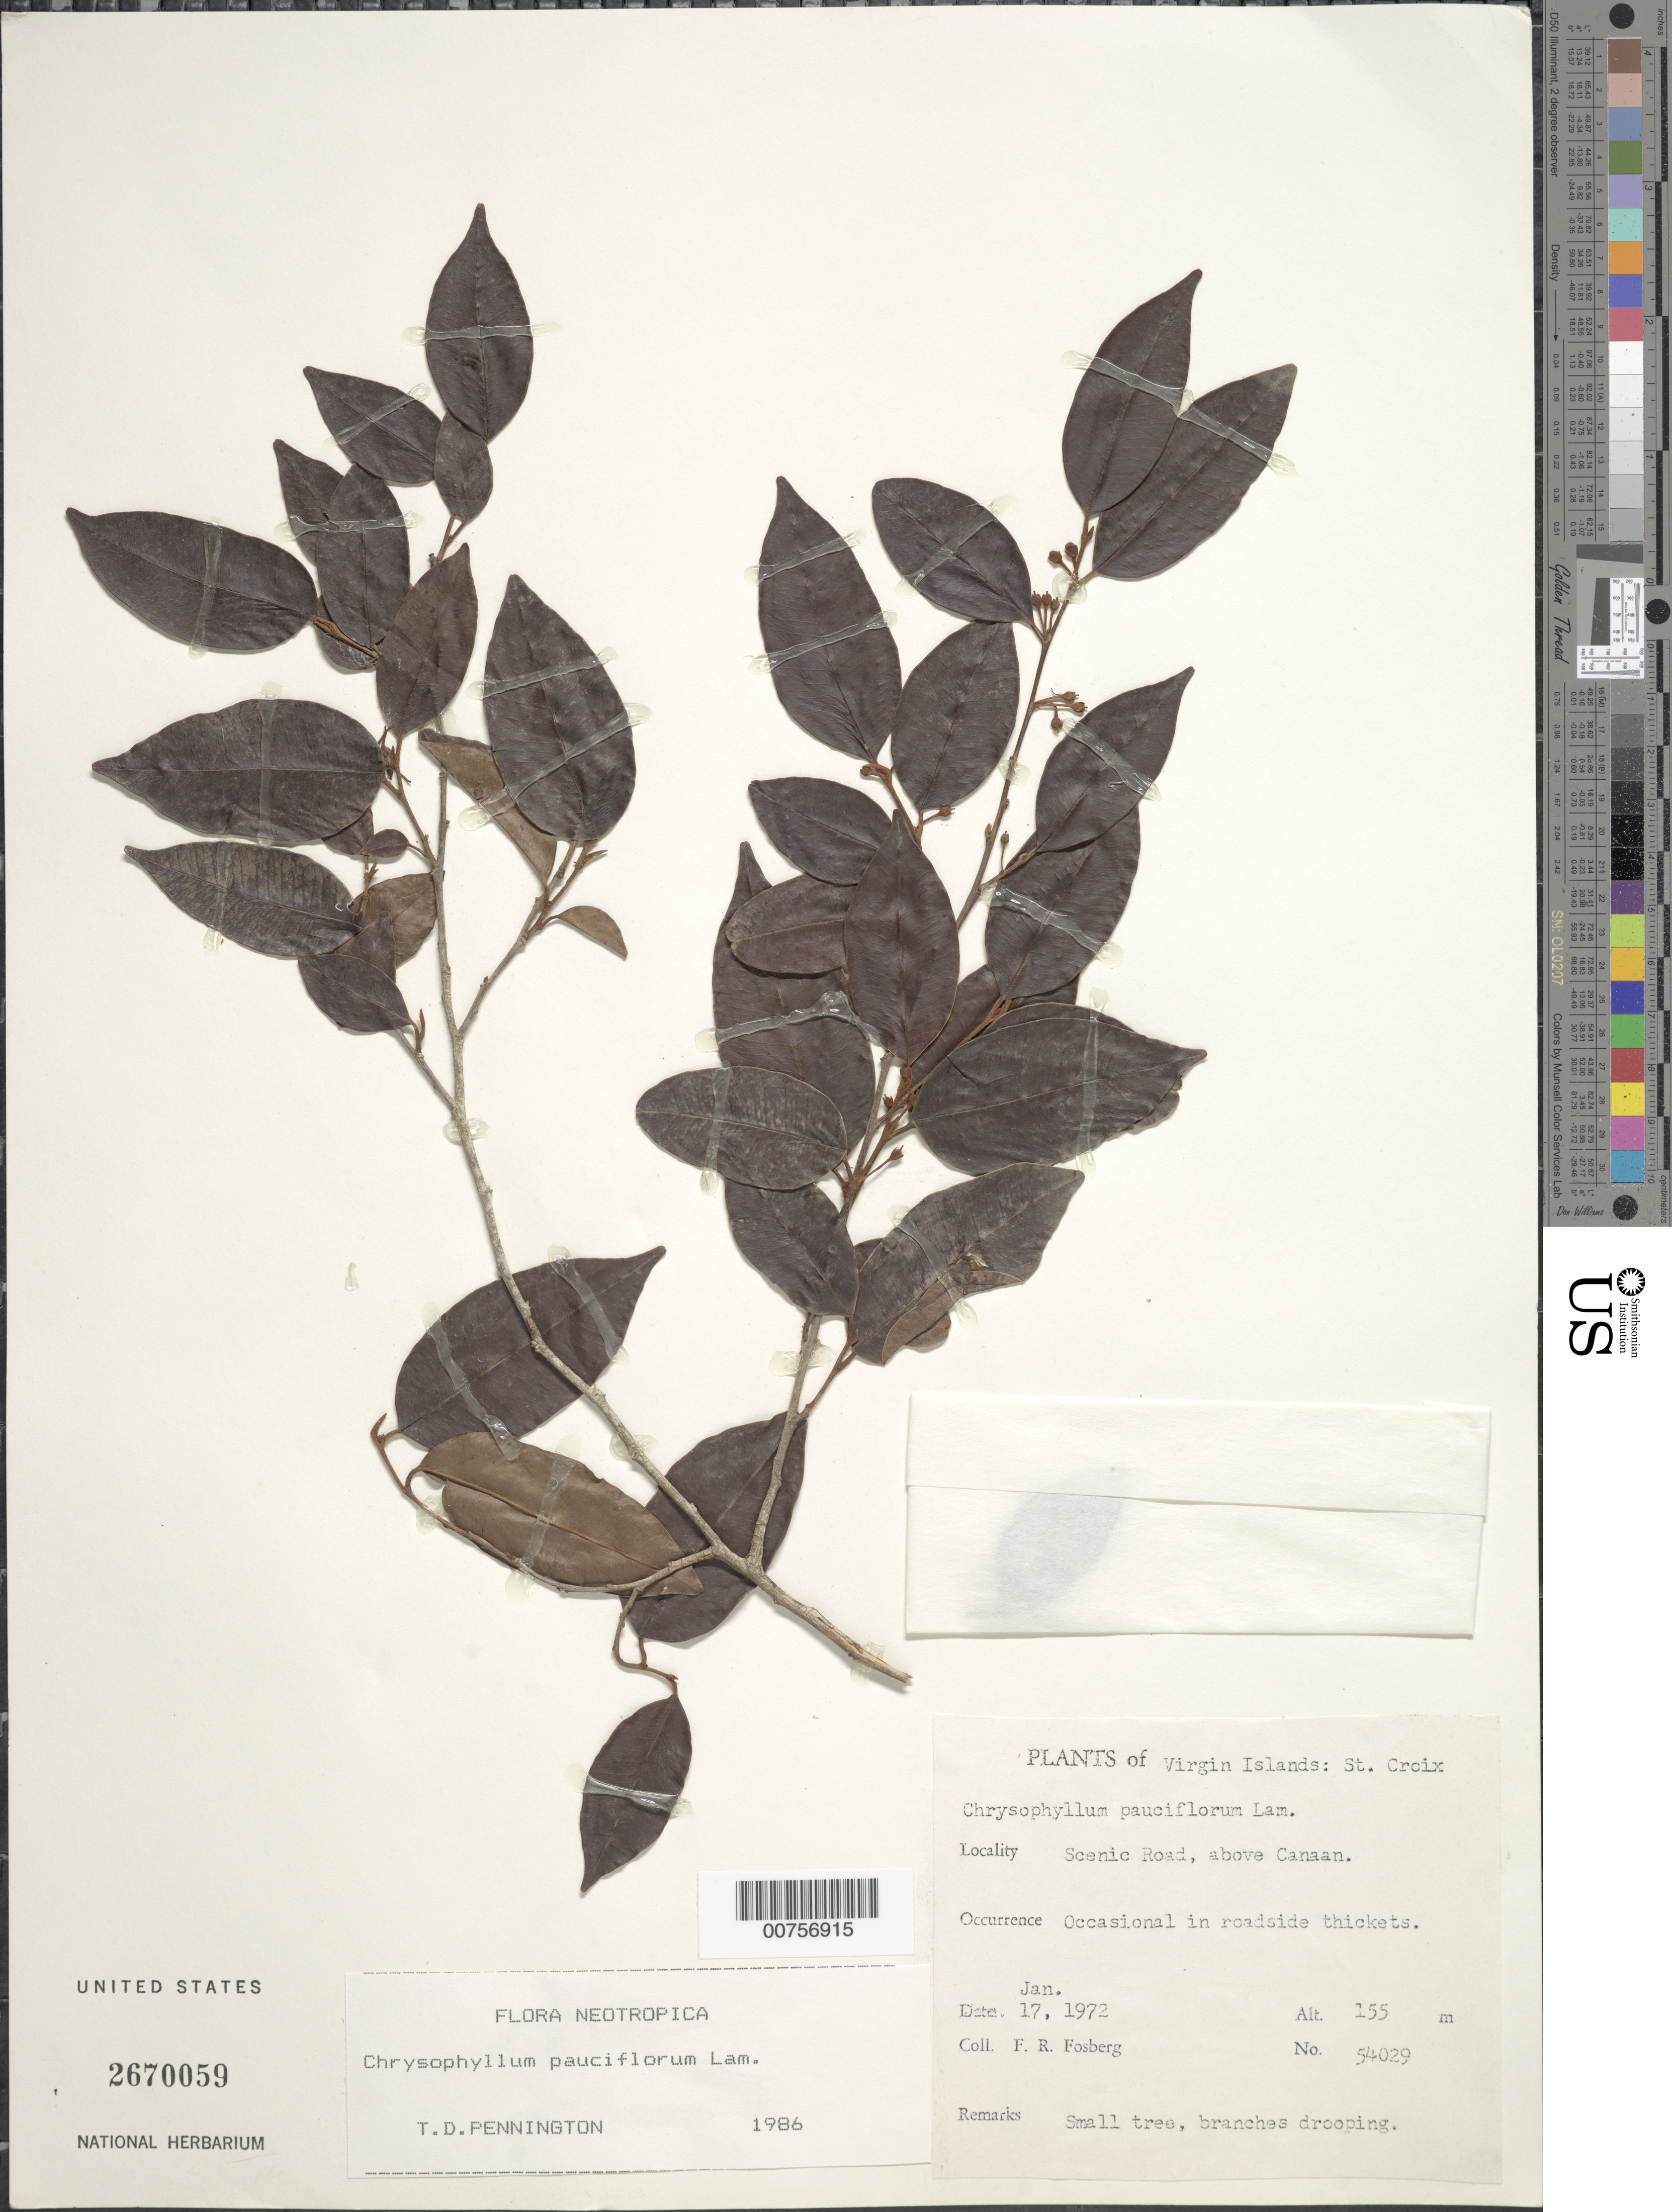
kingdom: Plantae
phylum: Tracheophyta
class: Magnoliopsida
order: Ericales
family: Sapotaceae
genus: Chrysophyllum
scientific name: Chrysophyllum pauciflorum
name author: Lam.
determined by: Pennington, T. D., (K)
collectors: F. R. Fosberg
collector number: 54029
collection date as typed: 17 Jan 1972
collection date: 1972-01-17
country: U.S. Virgin Islands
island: St. Croix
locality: Scenic Road, above Canaan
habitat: Roadside thickets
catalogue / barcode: US 2670059